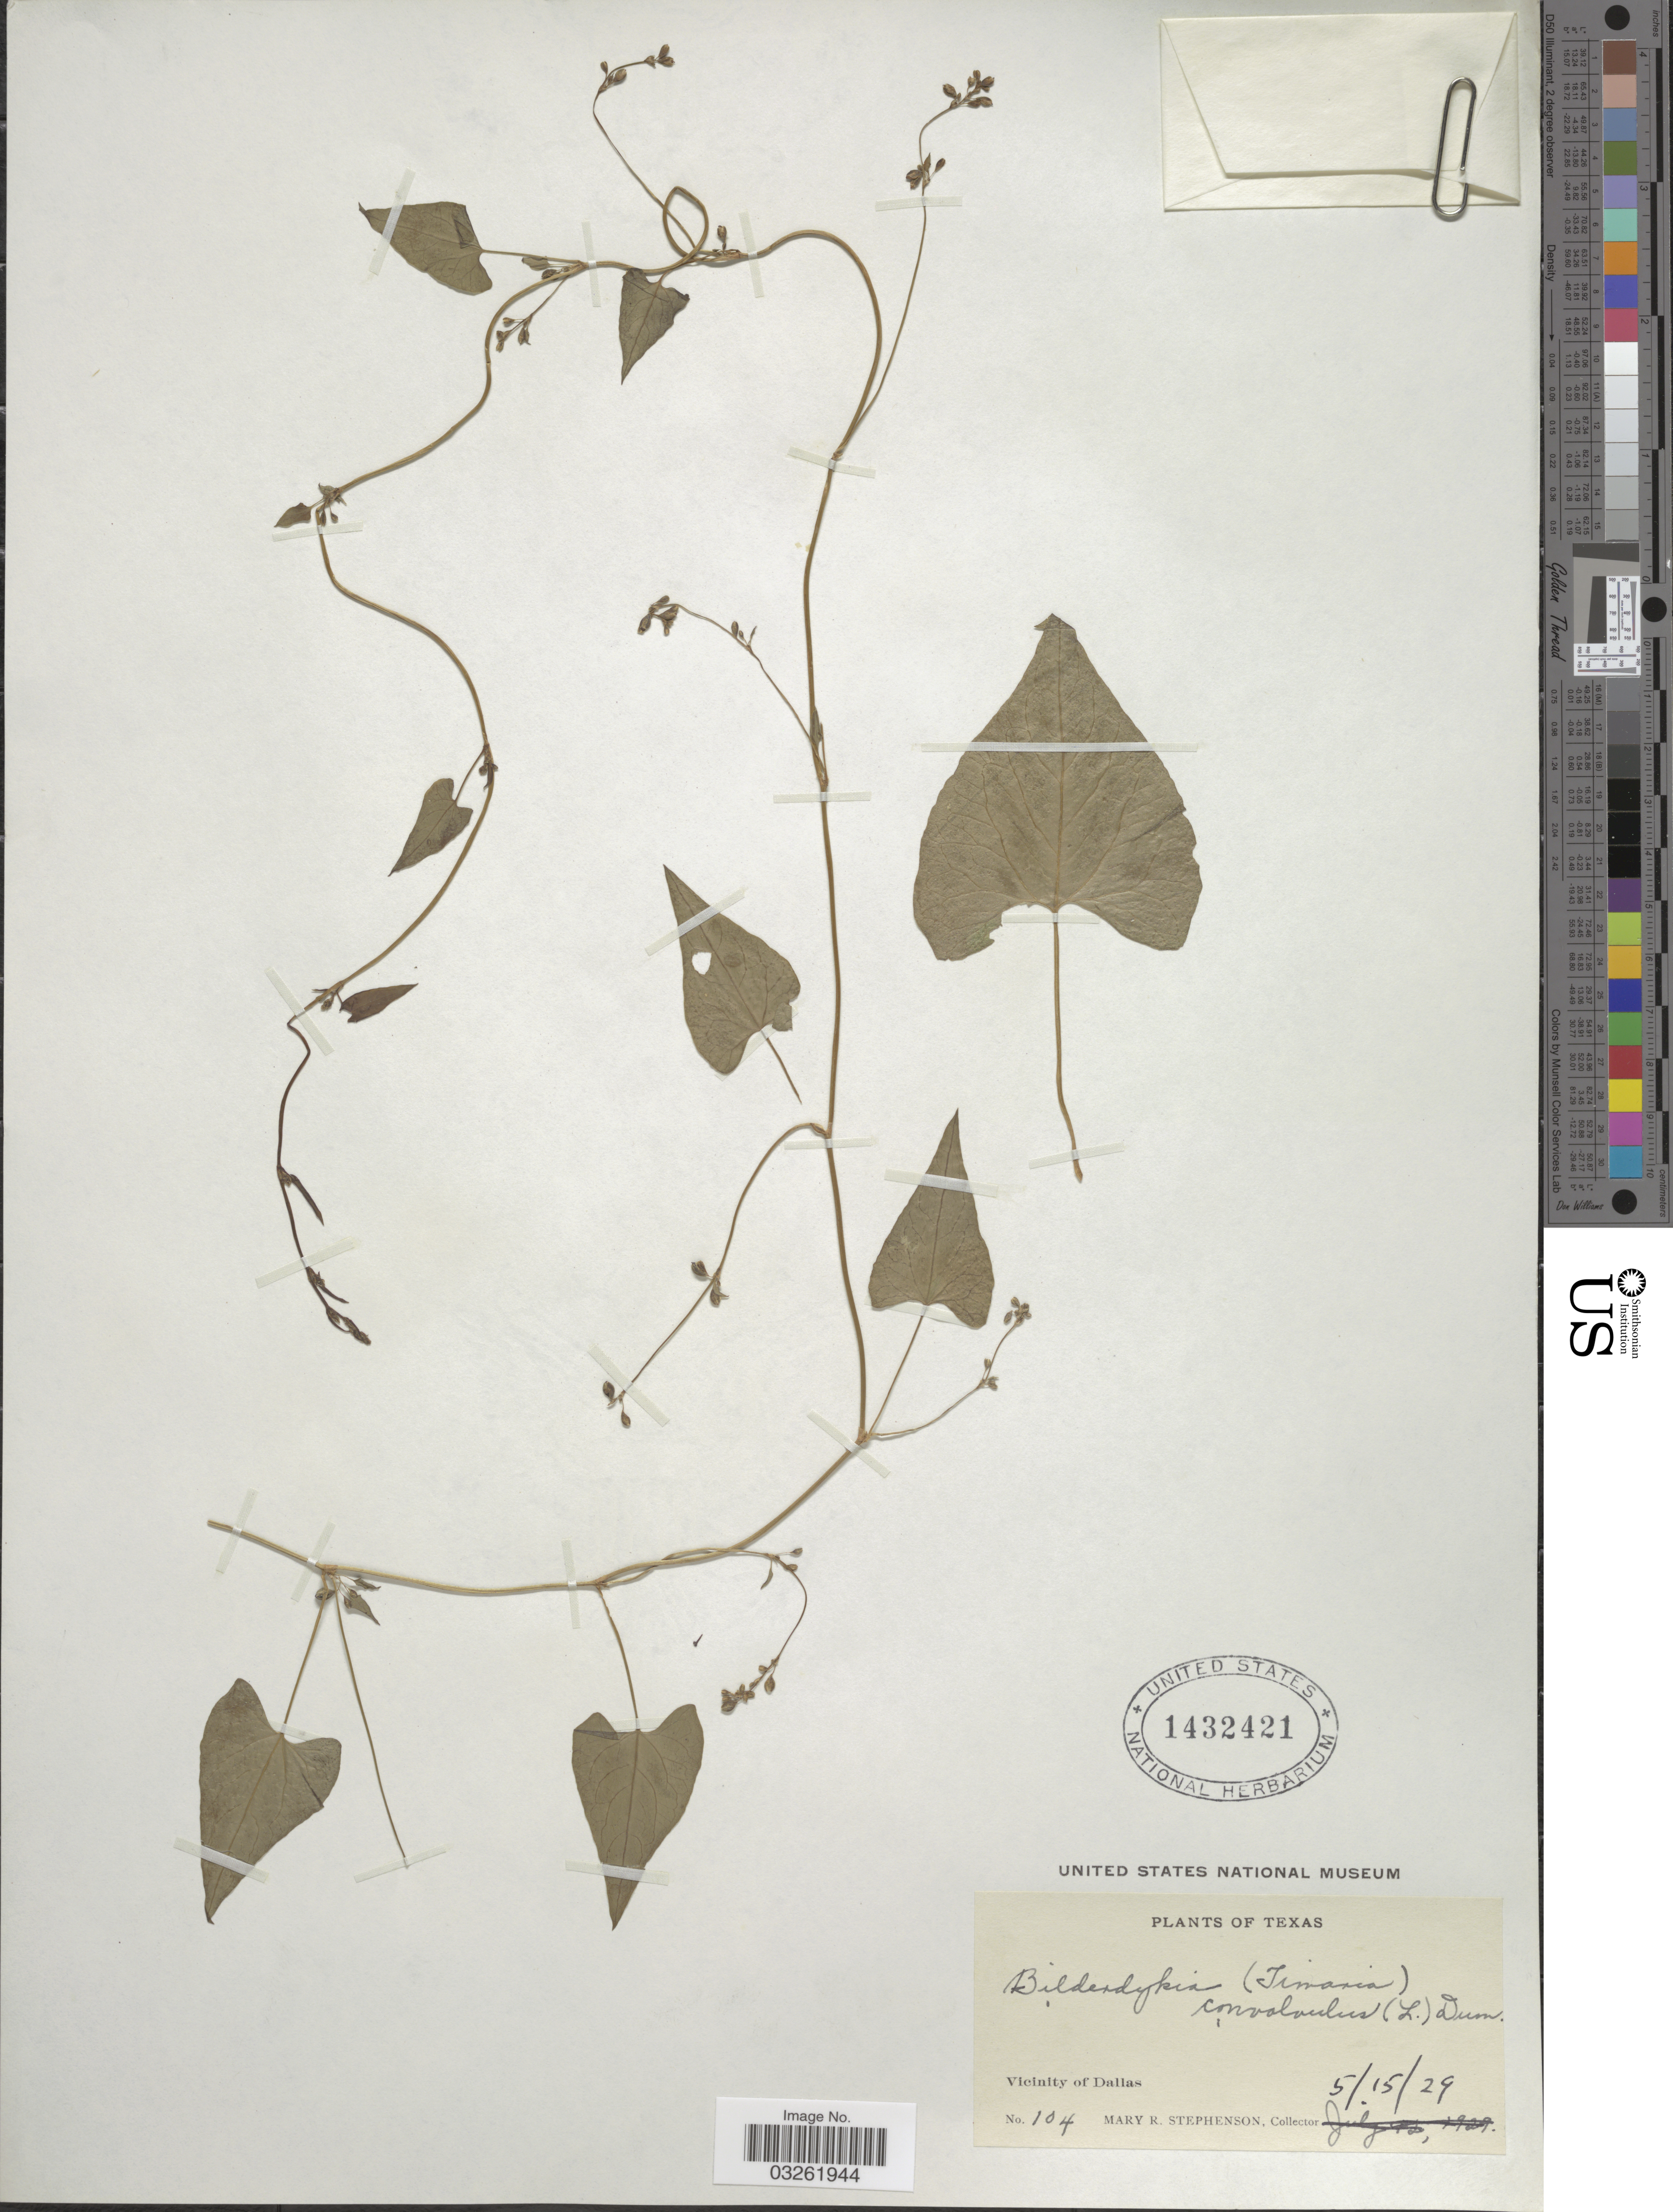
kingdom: Plantae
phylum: Tracheophyta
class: Magnoliopsida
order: Caryophyllales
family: Polygonaceae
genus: Fallopia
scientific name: Fallopia convolvulus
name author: (L.) Á. Löve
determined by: Strong, M. T., (US), Smithsonian Institution - National Museum of Natural History (UNITED STATES)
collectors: M. Stephenson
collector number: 104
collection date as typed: Transcribed d/m/y: 15/5/29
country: United States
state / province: Texas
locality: Vicinity of Dallas.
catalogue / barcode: US 1432421